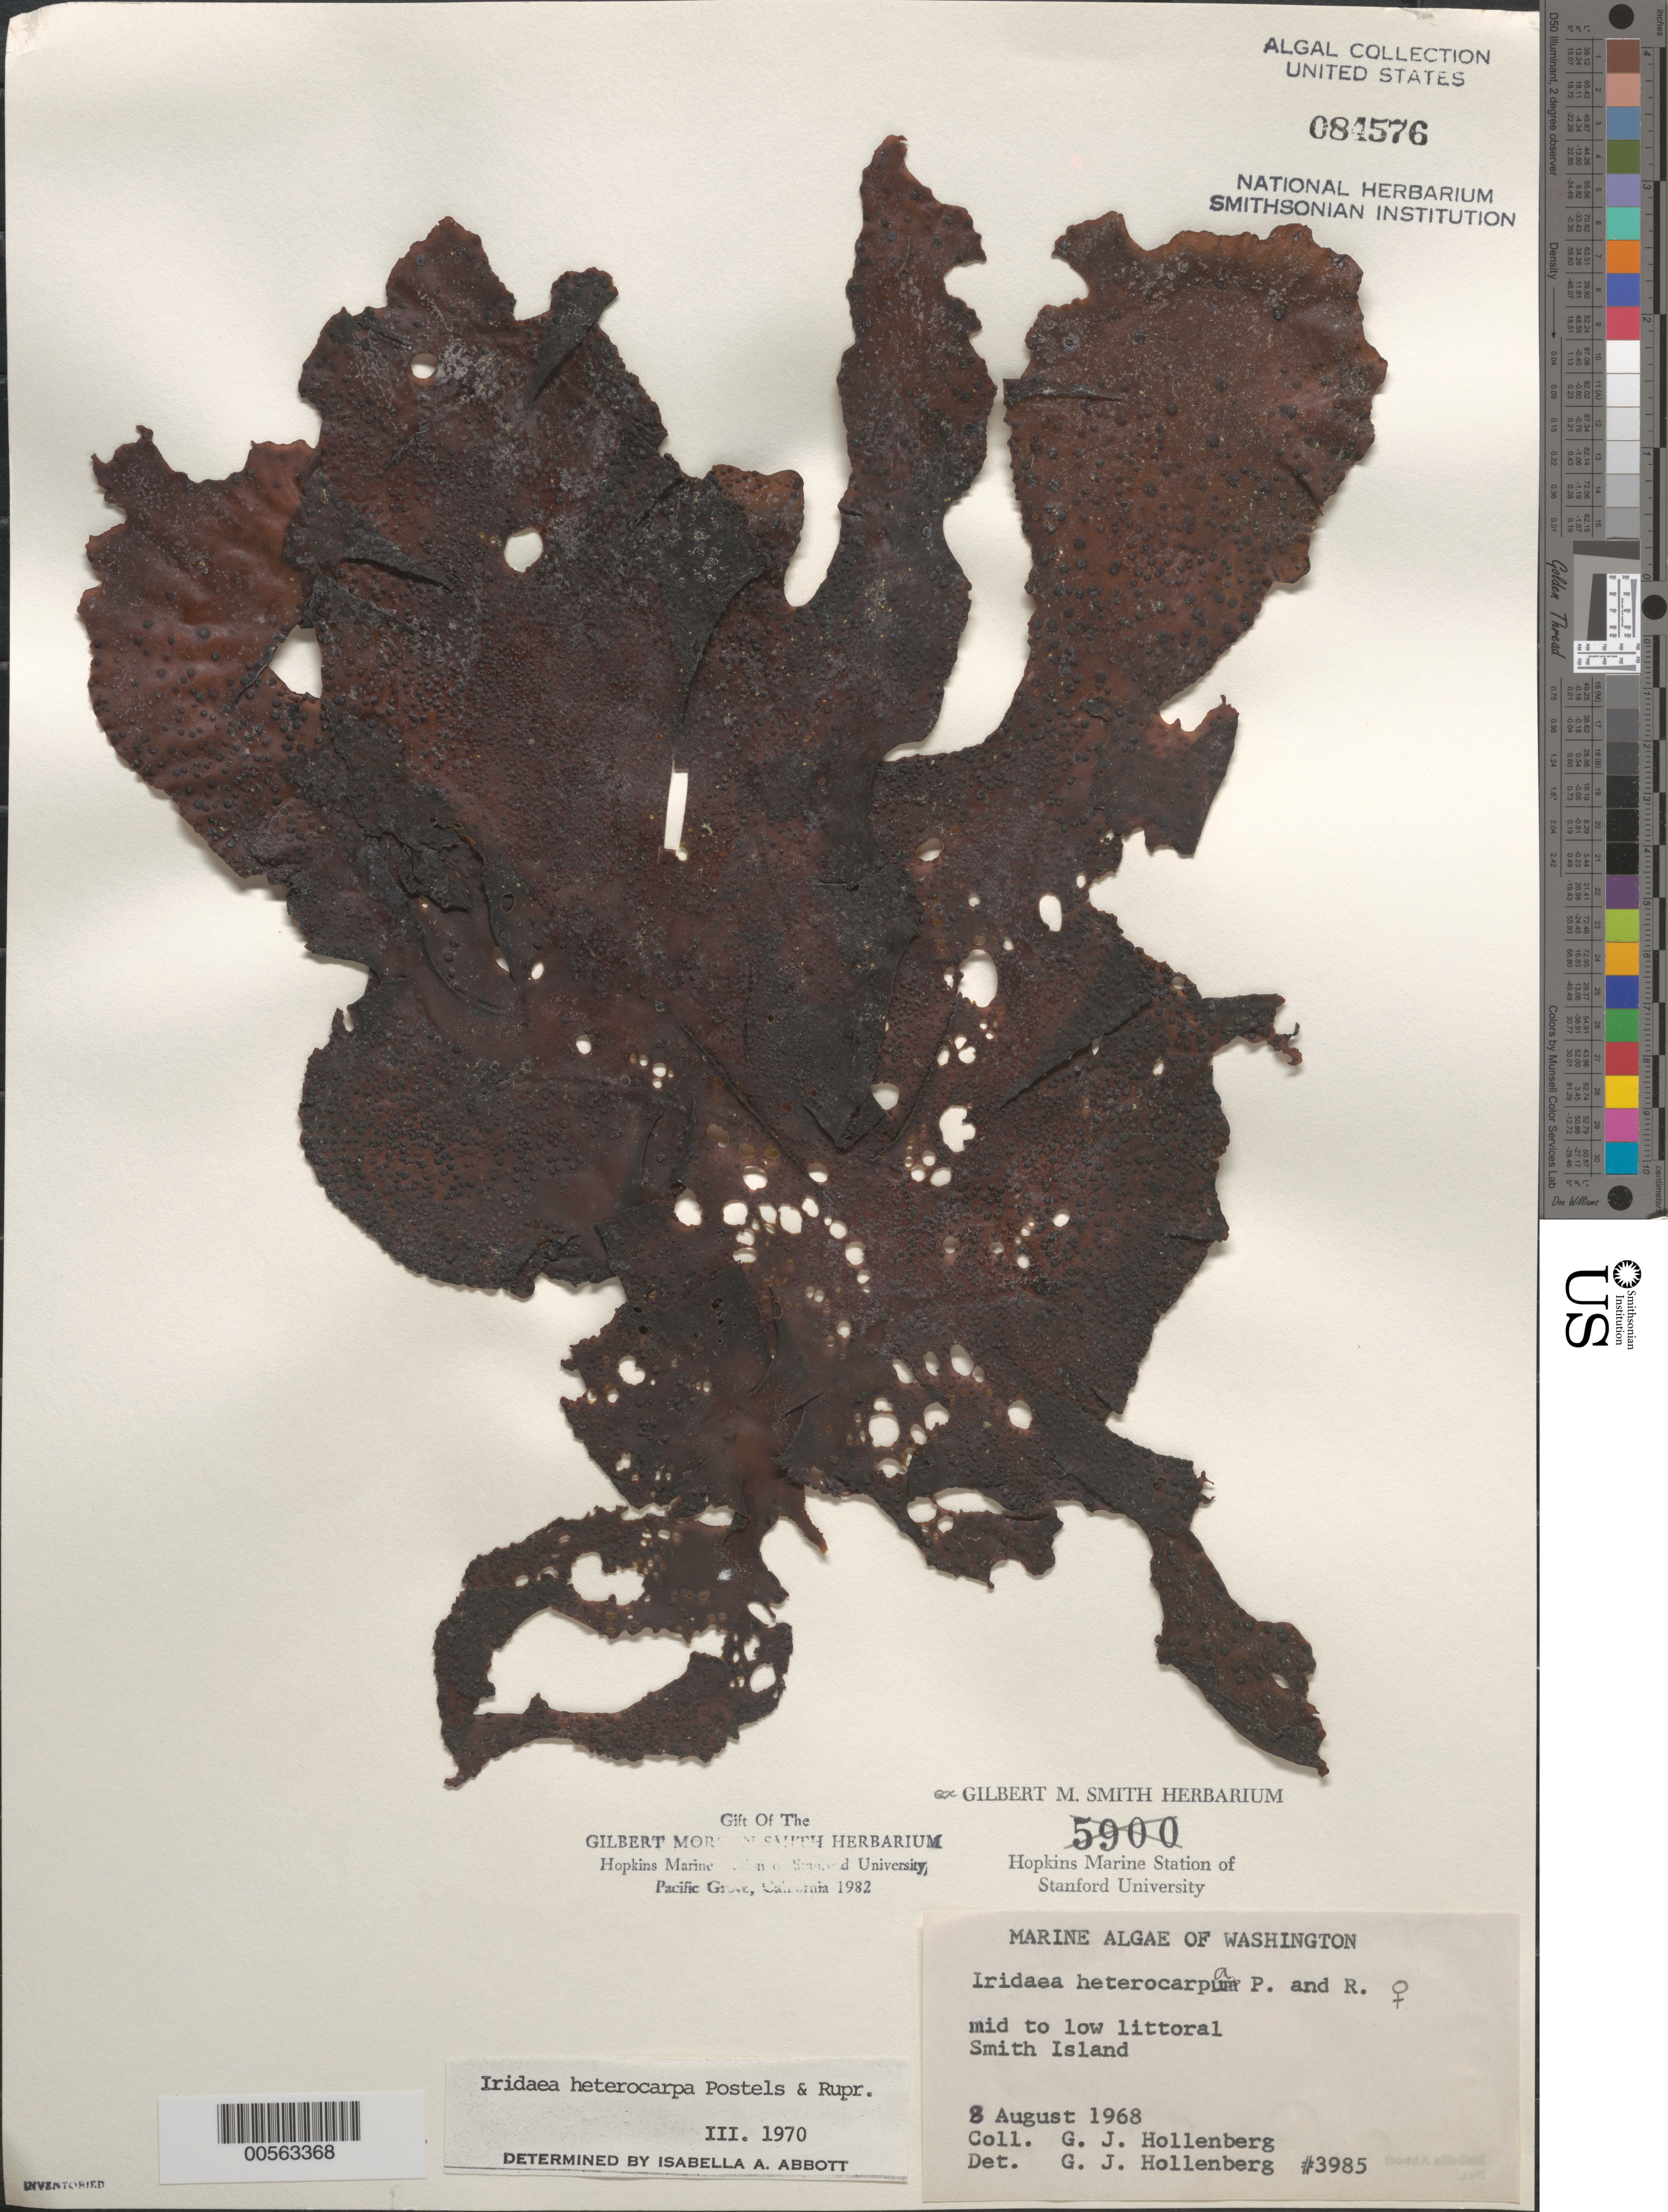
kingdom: Plantae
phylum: Rhodophyta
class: Florideophyceae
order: Gigartinales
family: Gigartinaceae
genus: Chondrus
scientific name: Chondrus crispus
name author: Stackh.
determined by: Algae name updating Project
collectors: G. Hollenberg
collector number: GJH 3985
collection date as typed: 08 Aug 1968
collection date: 1968-08-08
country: United States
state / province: Washington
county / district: Island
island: Smith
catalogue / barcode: US 84576